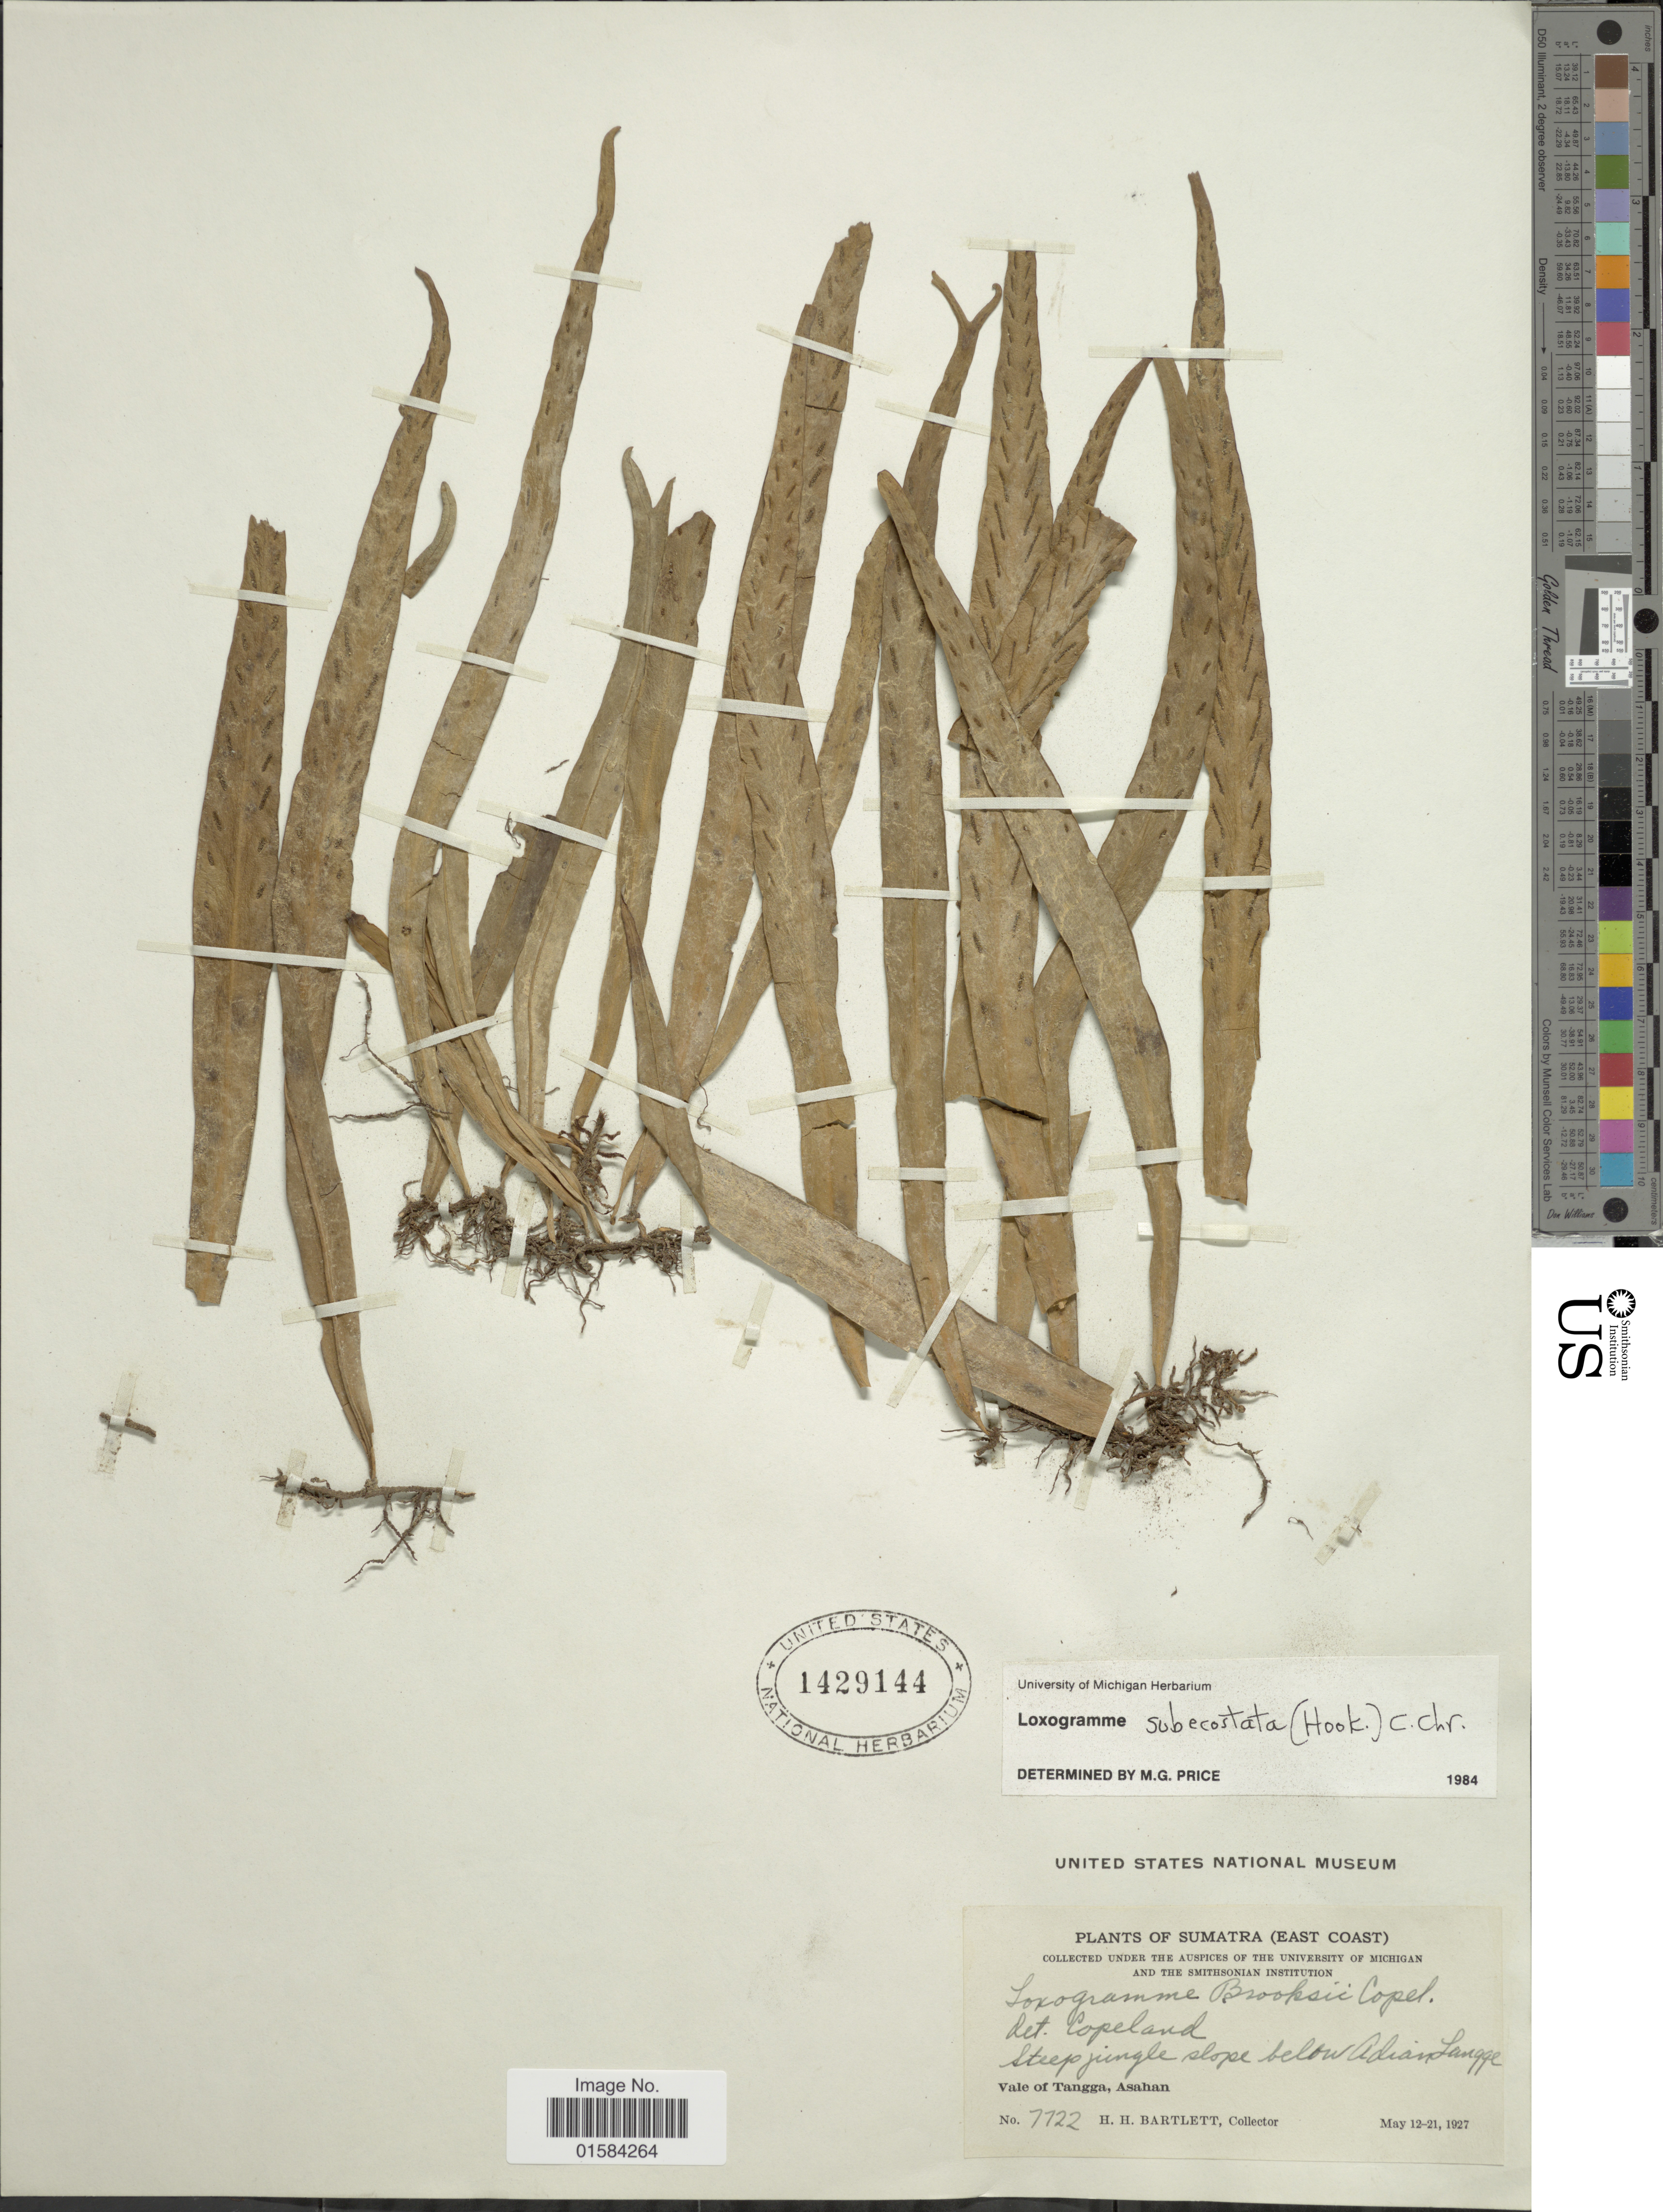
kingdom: Plantae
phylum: Tracheophyta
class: Polypodiopsida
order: Polypodiales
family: Polypodiaceae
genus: Loxogramme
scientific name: Loxogramme subecostata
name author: (Hook.) C. Chr.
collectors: H. H. Bartlett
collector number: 7722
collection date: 1927-05-12/1927-05-21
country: Indonesia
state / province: Sumatra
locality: Sumatra (East Coast), slope below Adian Langge, Vale of Tangga, Asahan [interpreted]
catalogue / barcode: US 1429144